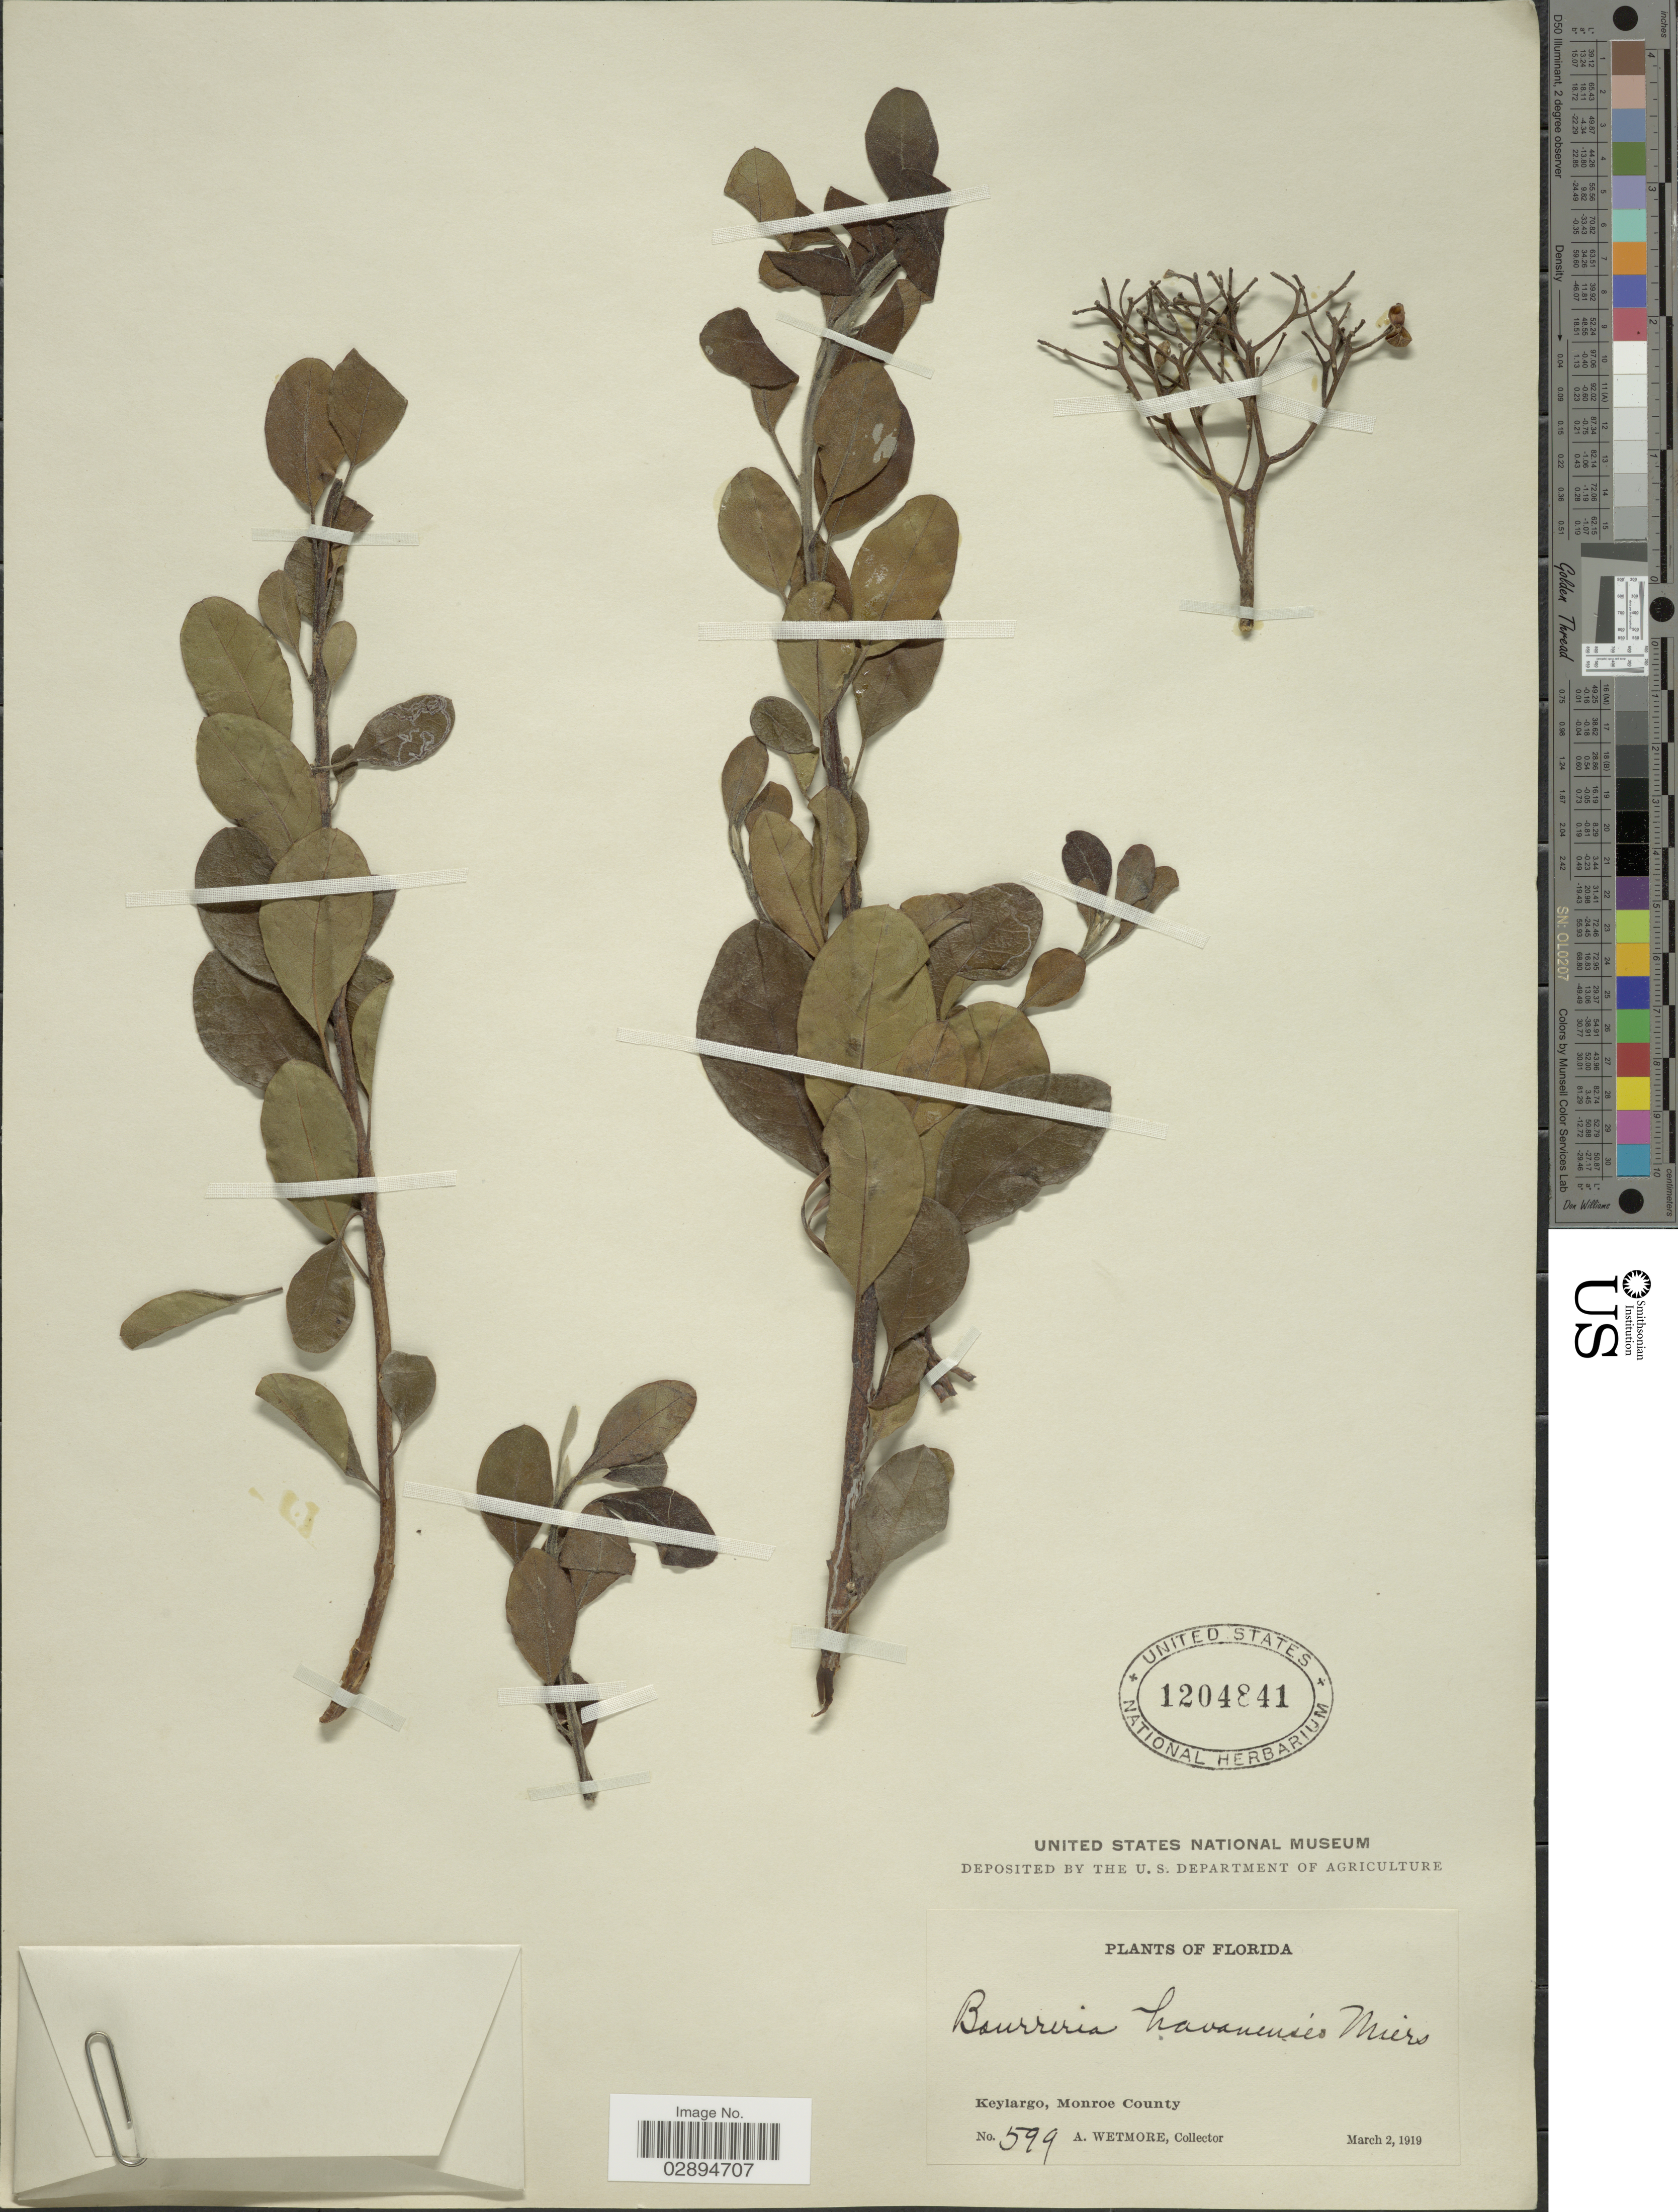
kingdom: Plantae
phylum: Tracheophyta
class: Magnoliopsida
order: Boraginales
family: Ehretiaceae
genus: Bourreria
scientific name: Bourreria ovata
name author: Miers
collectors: A. Wetmore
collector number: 599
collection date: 1919-03-02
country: United States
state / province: Florida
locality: Keylargo, Monroe County.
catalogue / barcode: US 1204841